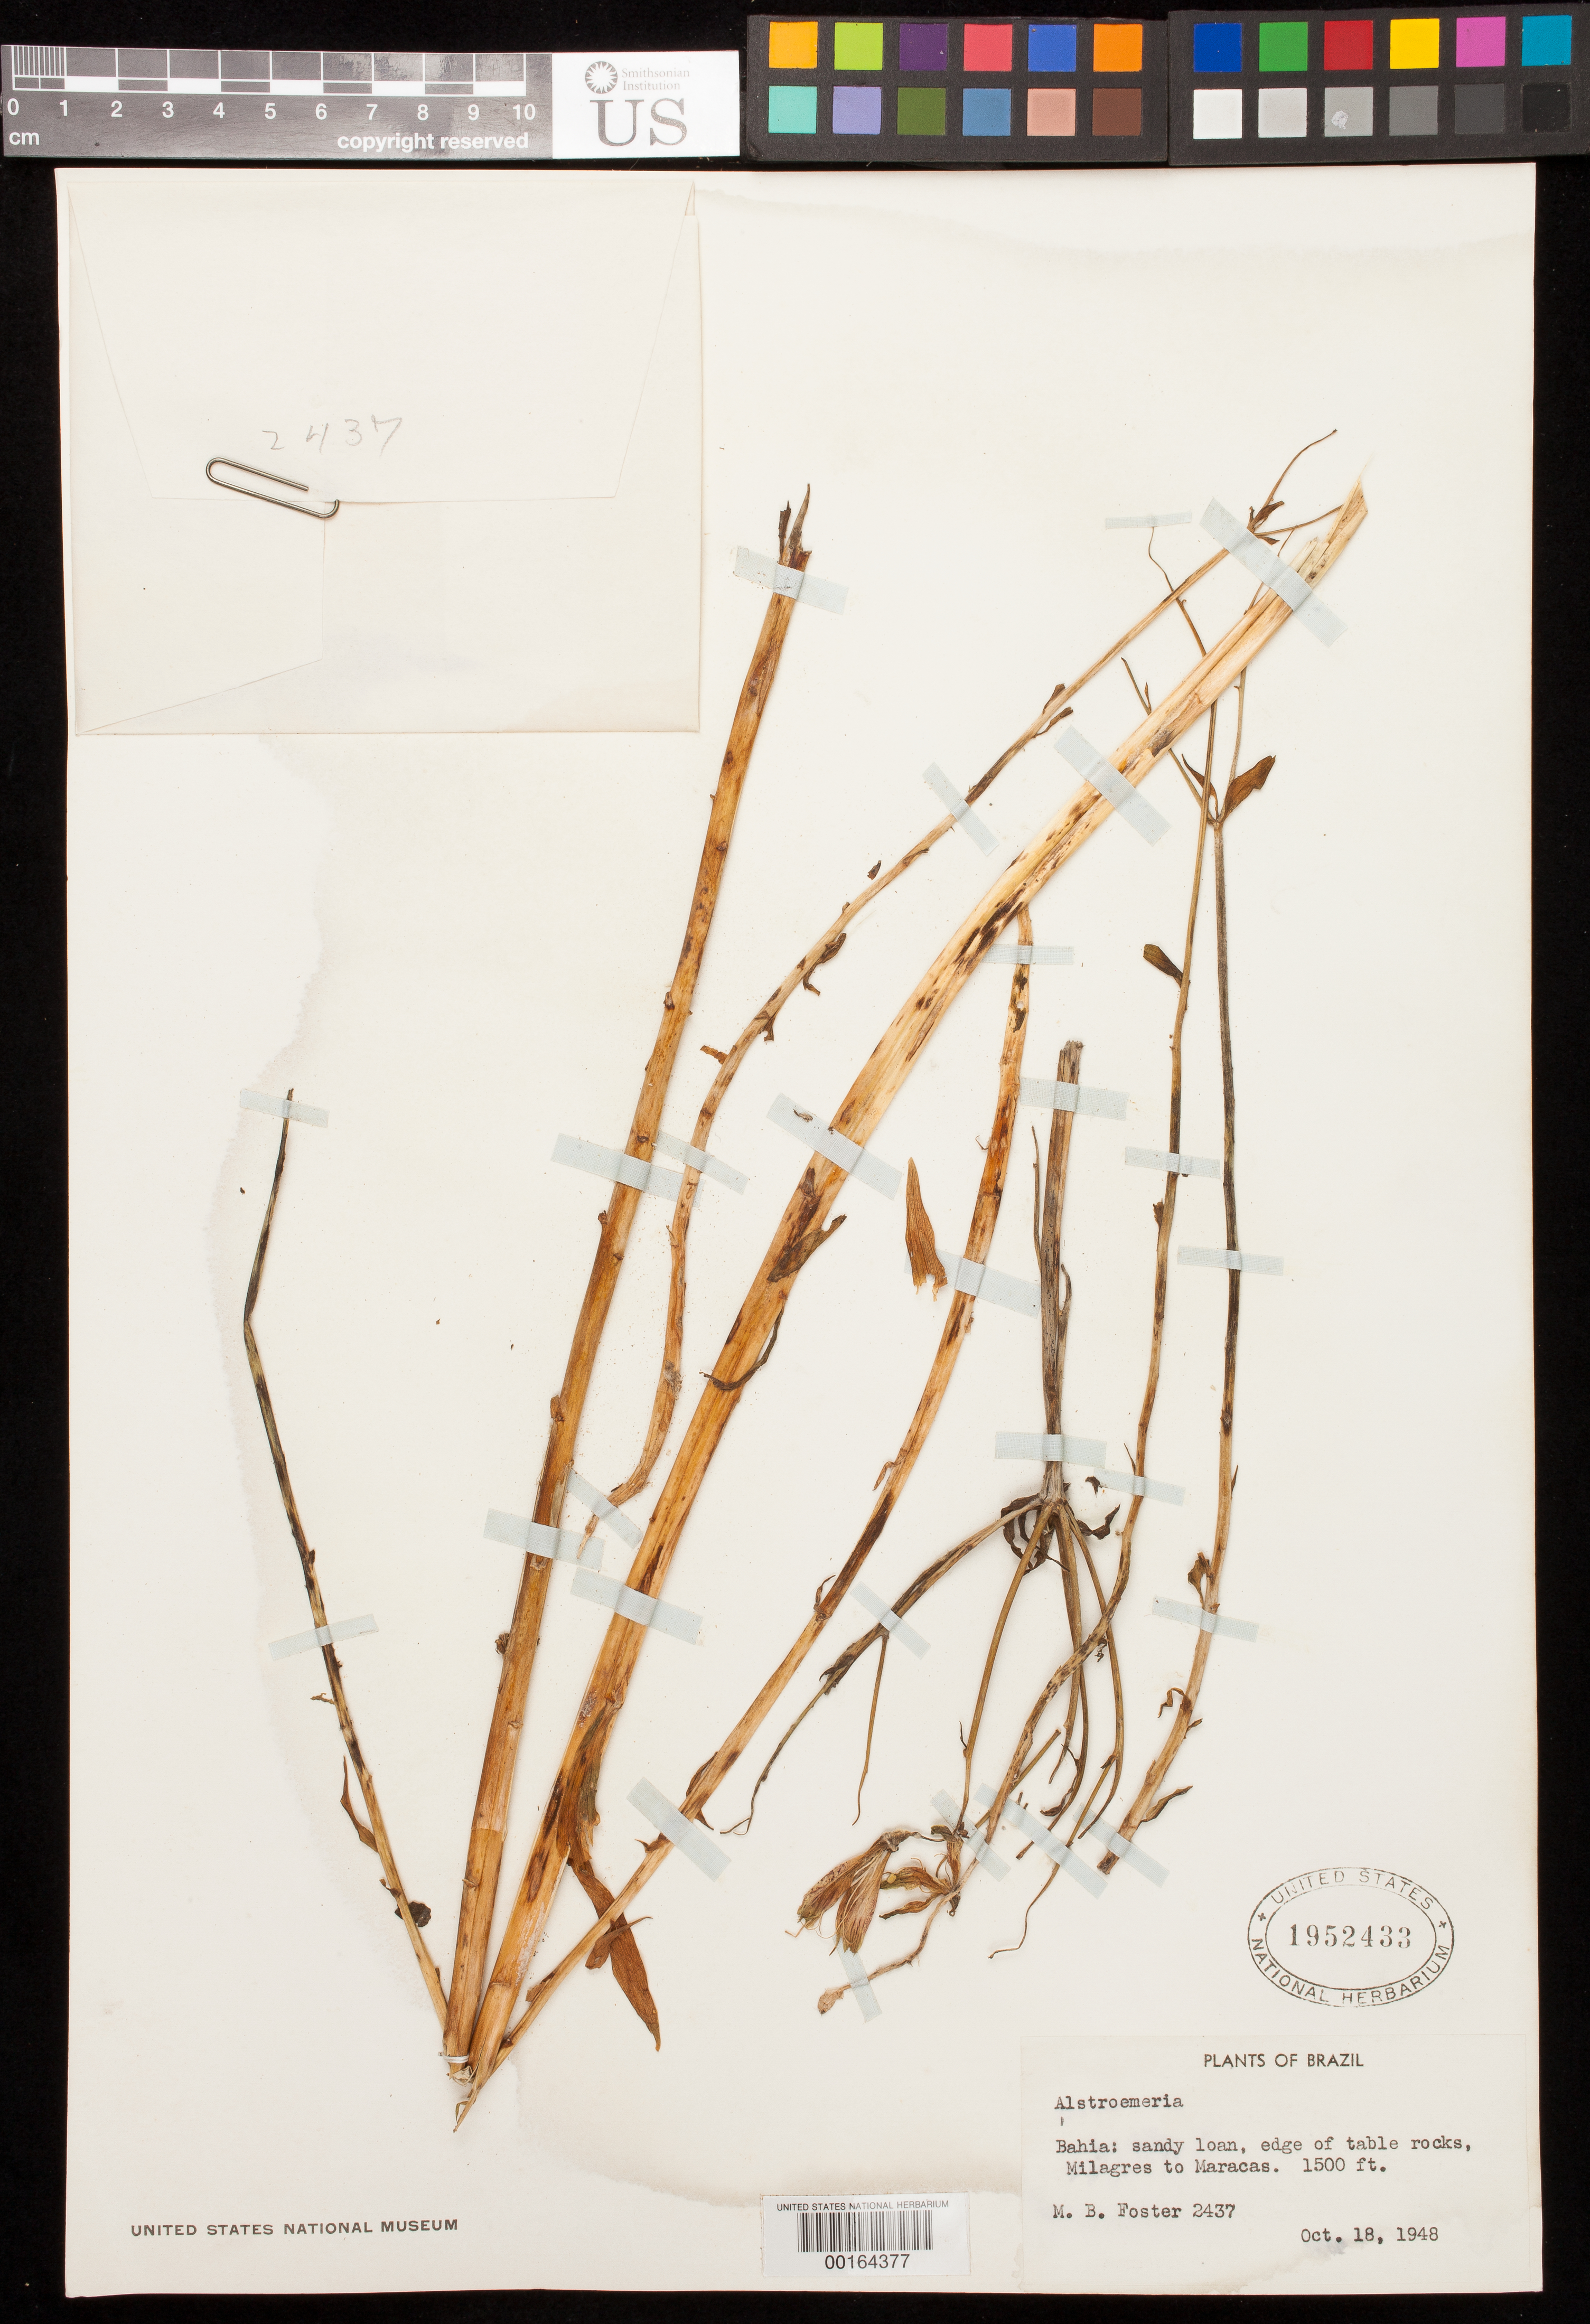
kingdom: Plantae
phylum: Tracheophyta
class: Liliopsida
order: Liliales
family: Alstroemeriaceae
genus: Alstroemeria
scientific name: Alstroemeria sp.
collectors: M. B. Foster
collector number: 2437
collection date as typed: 18 Oct 1948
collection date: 1948-10-18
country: Brazil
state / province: Bahia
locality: Milagres to maracas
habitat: Sandy loan, edge of table rocks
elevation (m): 457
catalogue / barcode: US 1952433